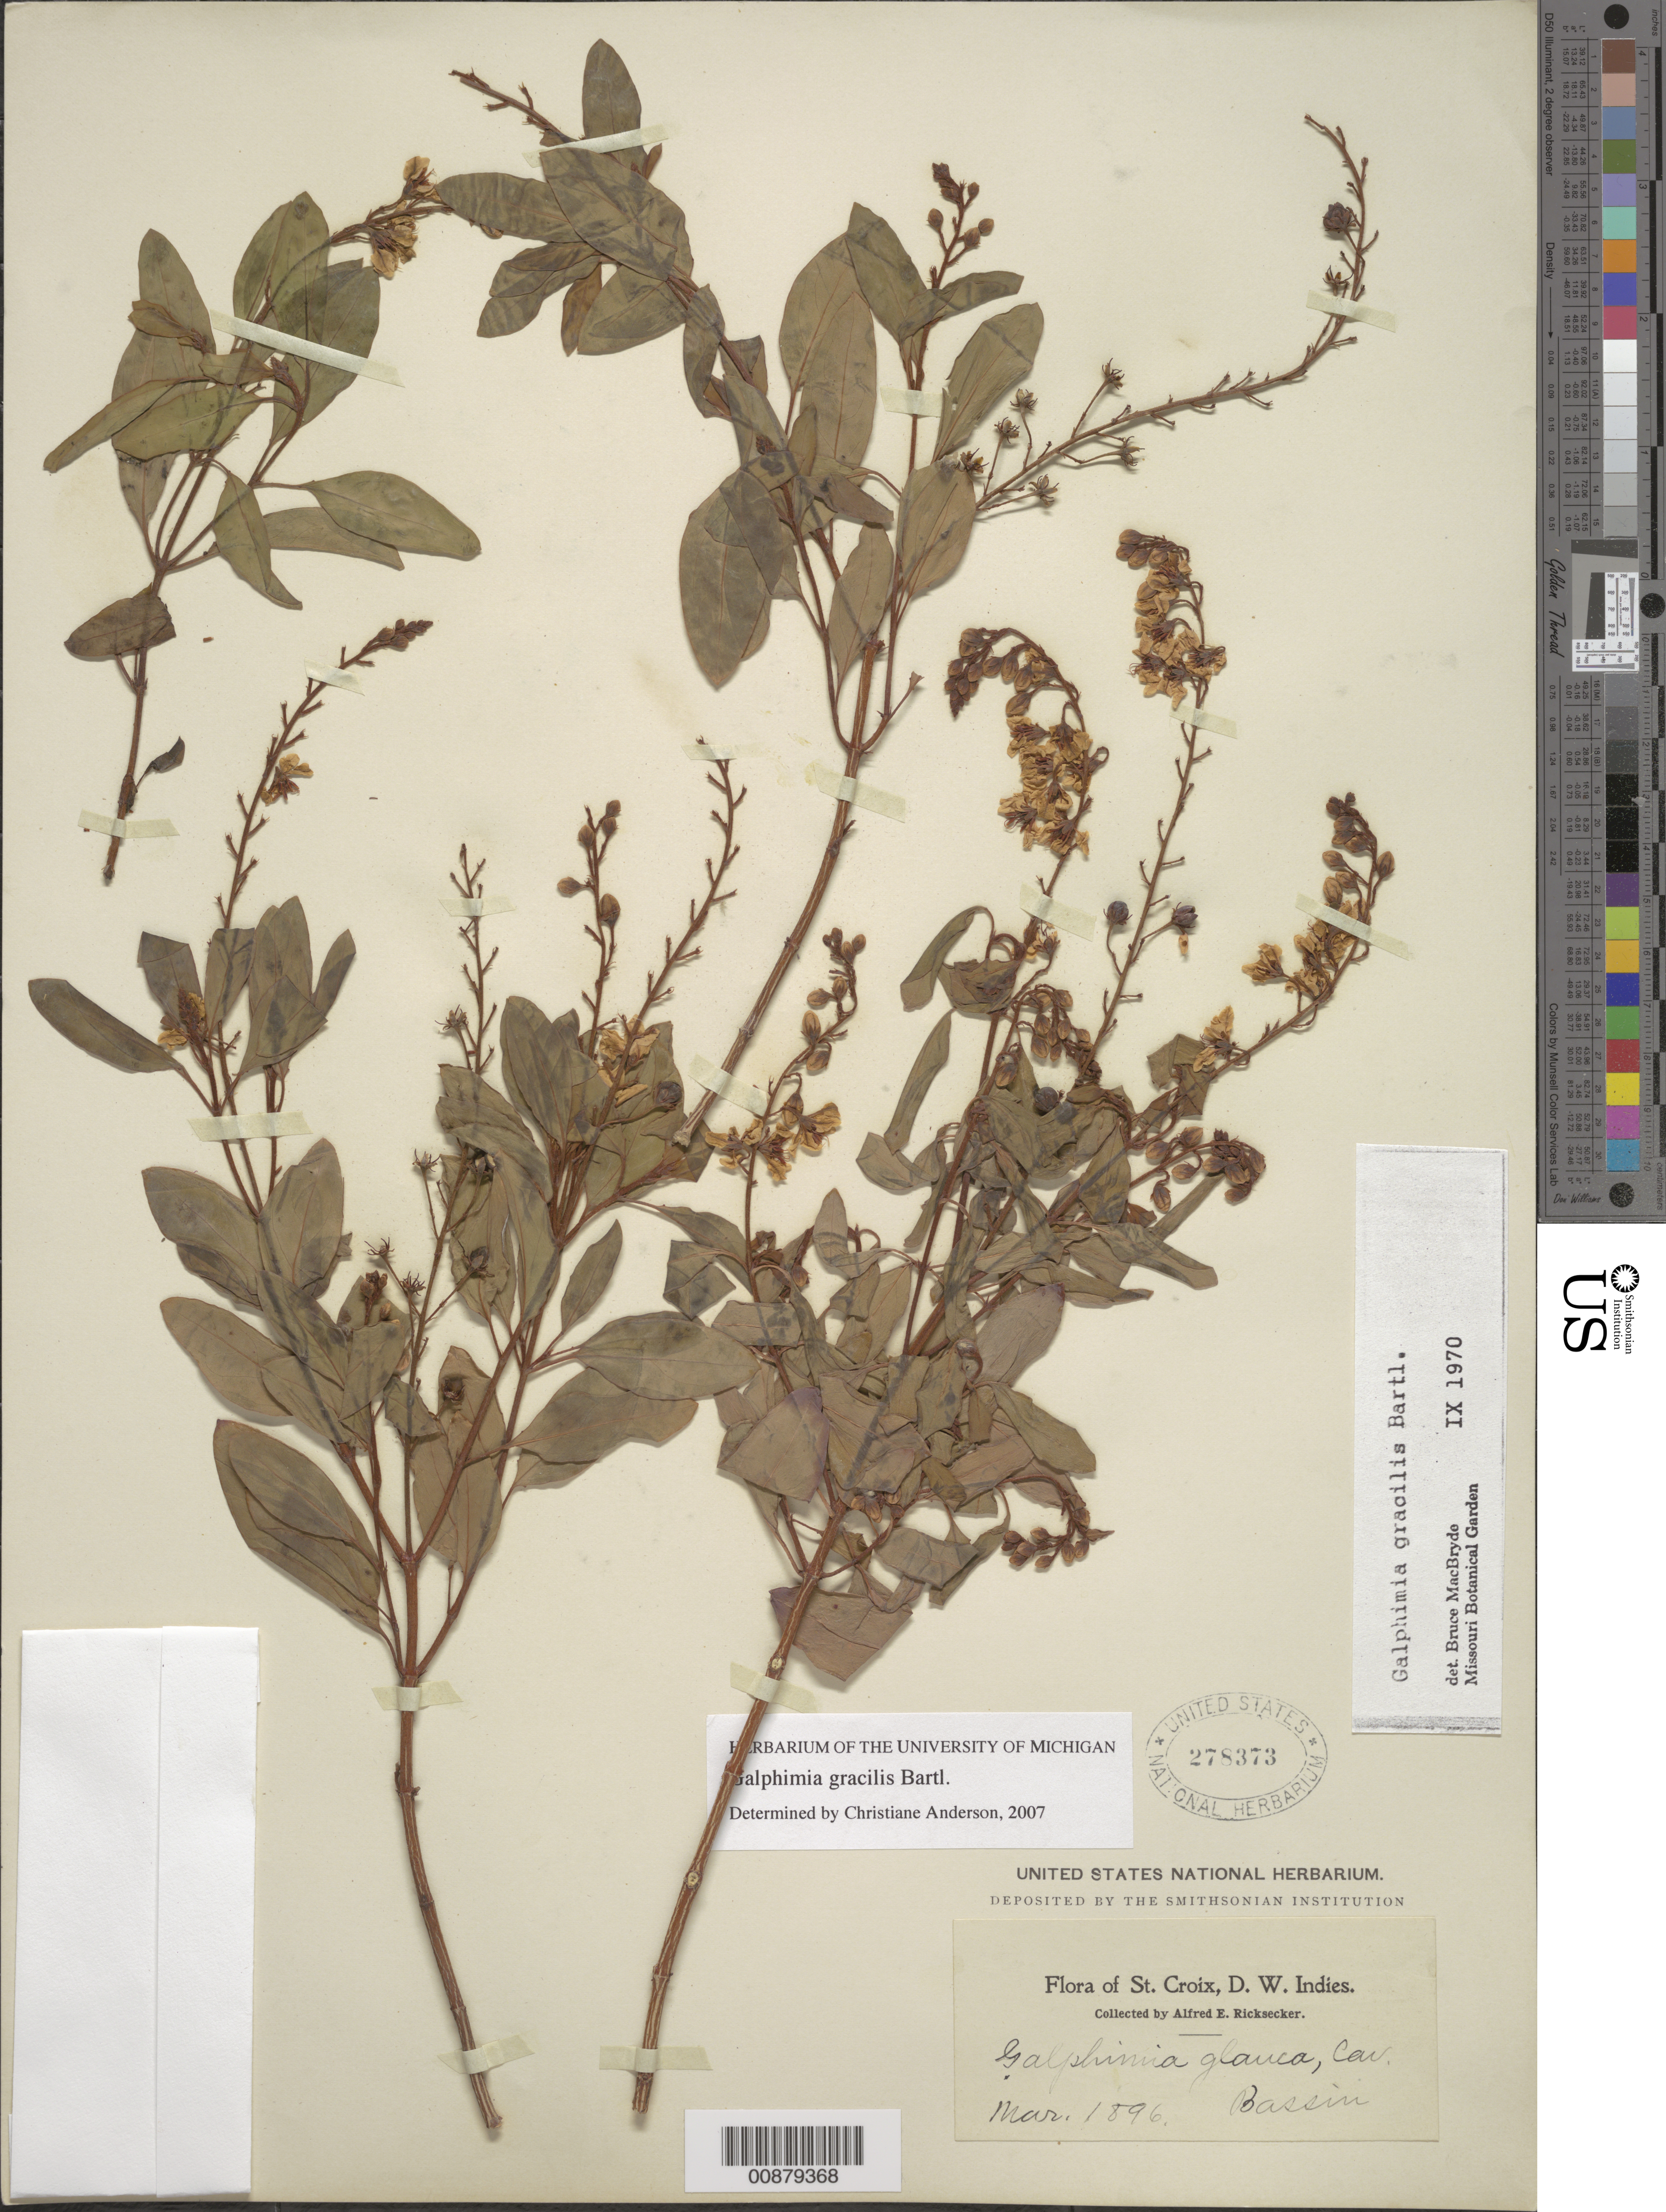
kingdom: Plantae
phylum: Tracheophyta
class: Magnoliopsida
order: Malpighiales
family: Malpighiaceae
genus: Galphimia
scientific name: Galphimia gracilis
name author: Bartl.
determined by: Anderson, C.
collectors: A. E. Ricksecker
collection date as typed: Mar 1896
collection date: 1896-03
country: U.S. Virgin Islands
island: St. Croix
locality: Bassin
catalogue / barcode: US 278373